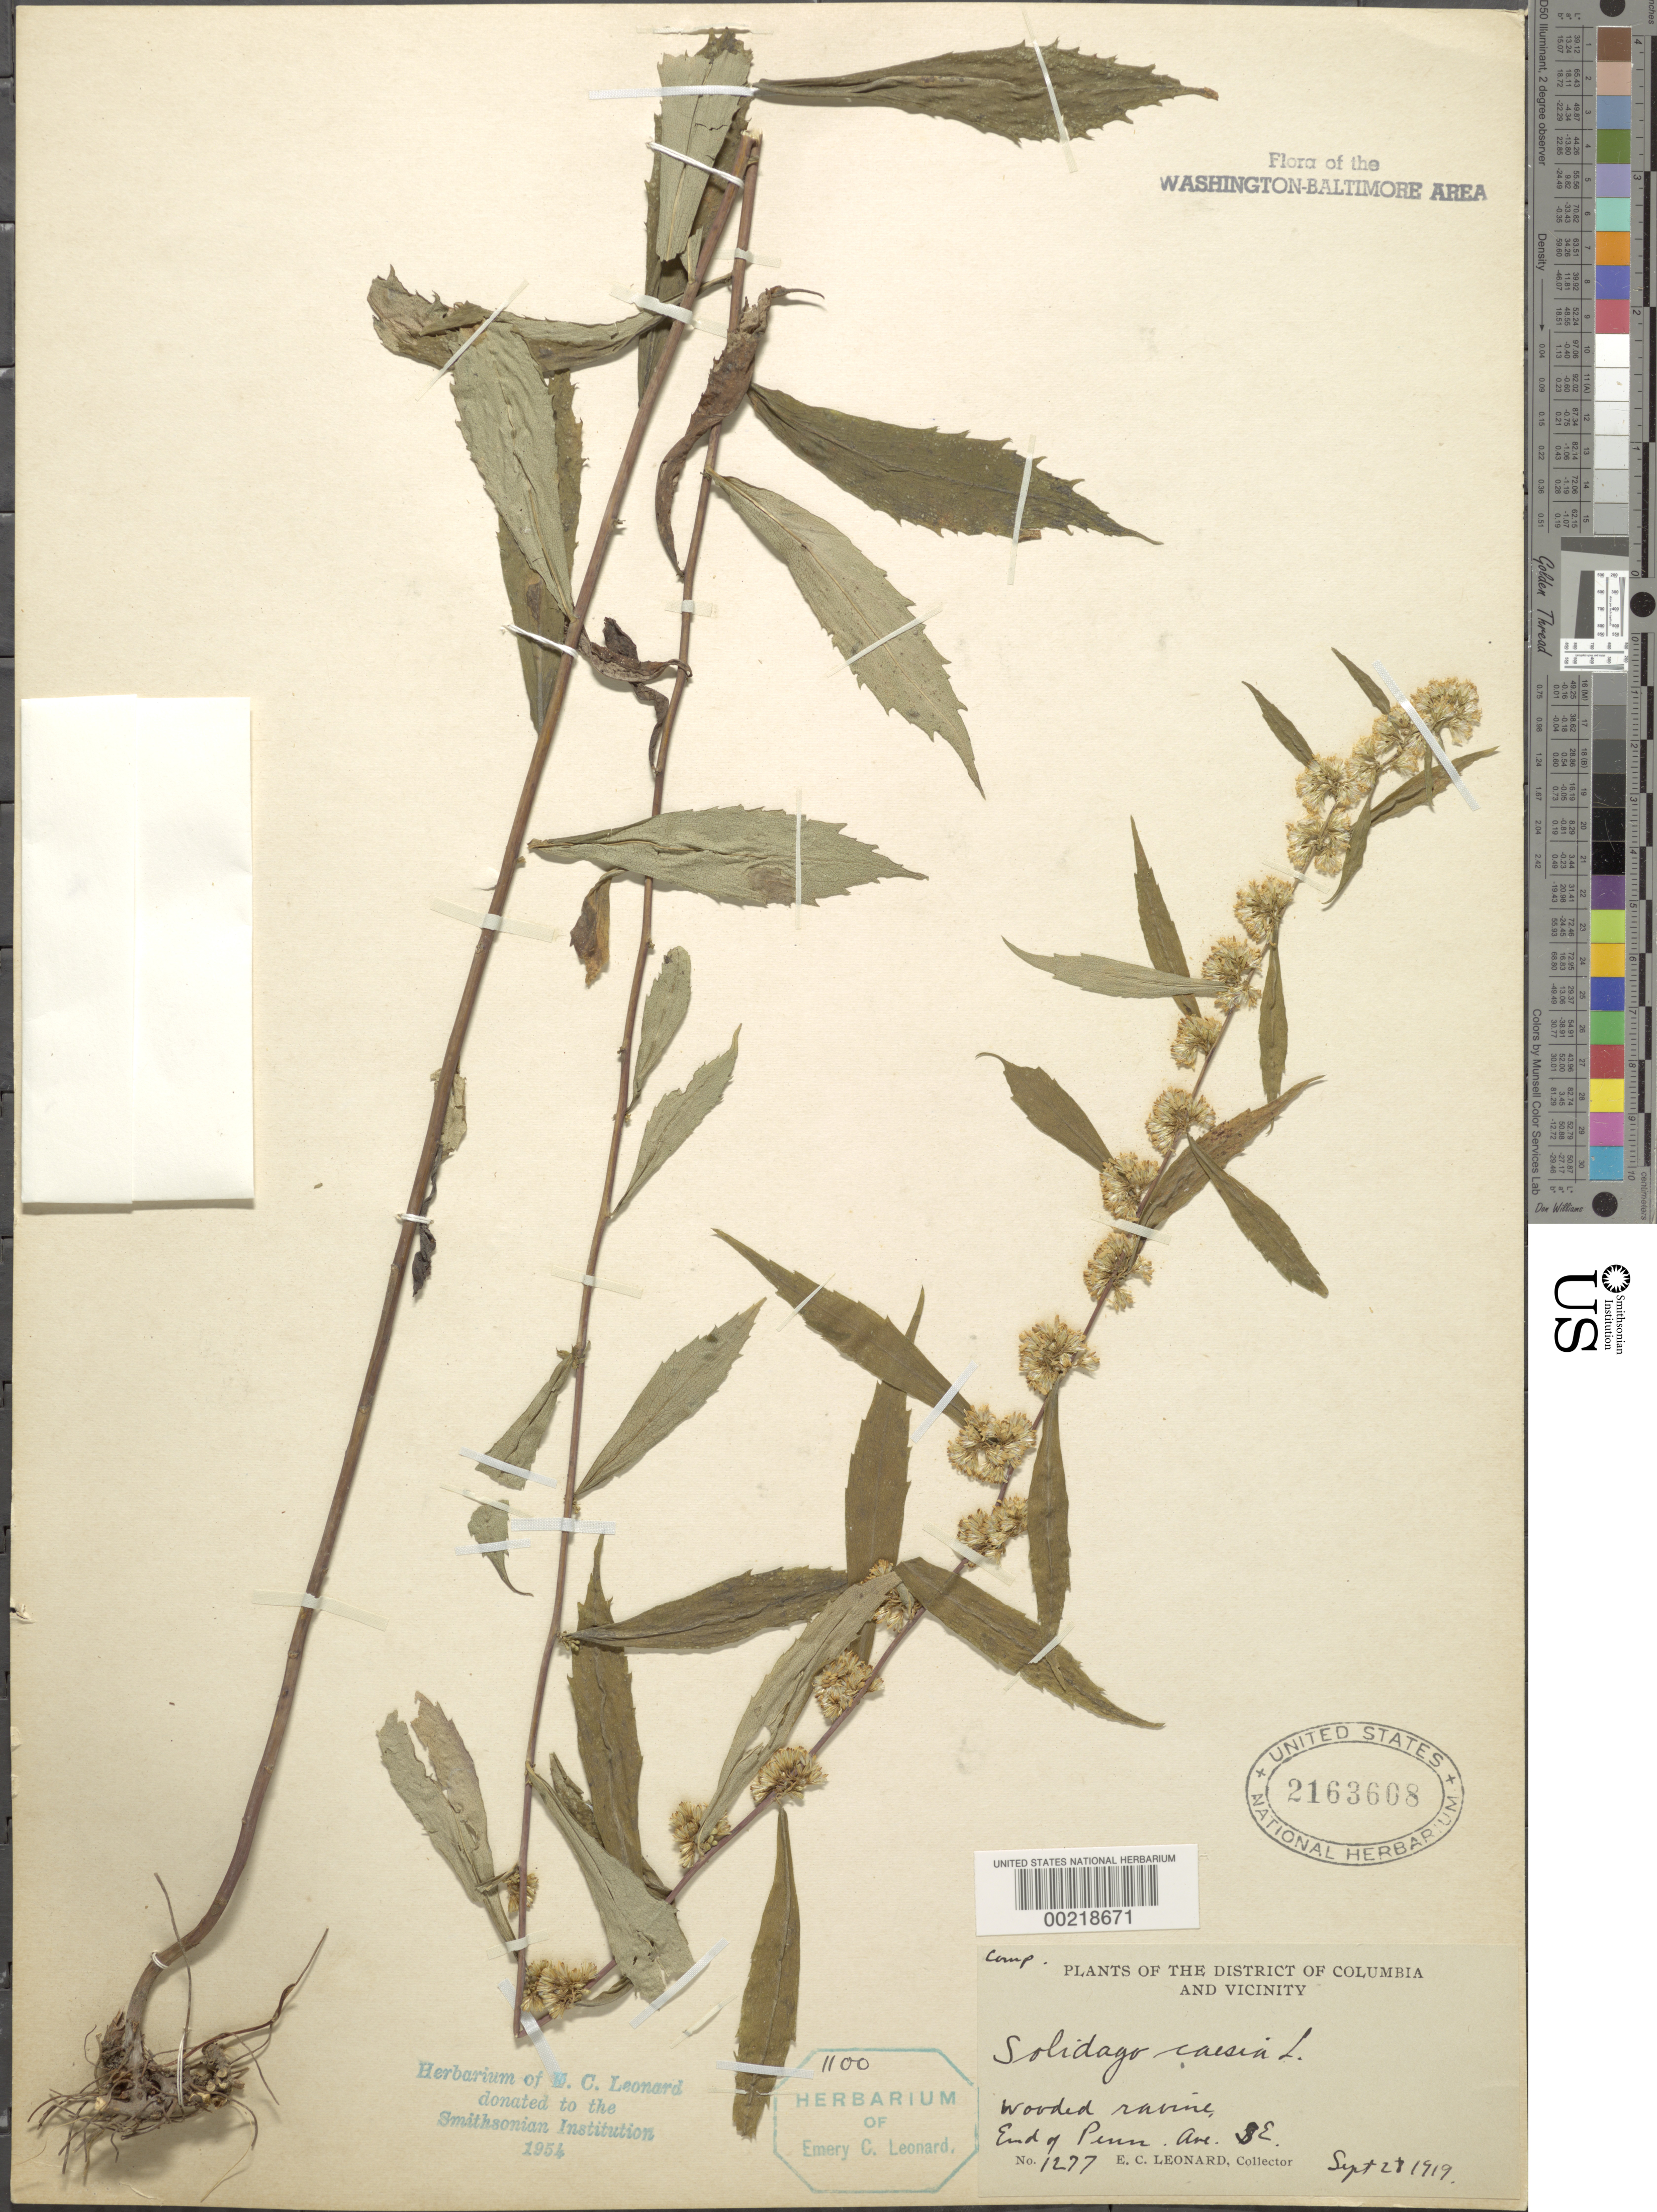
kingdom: Plantae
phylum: Tracheophyta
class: Magnoliopsida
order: Asterales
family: Asteraceae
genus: Solidago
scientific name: Solidago caesia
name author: L.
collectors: E. C. Leonard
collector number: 1277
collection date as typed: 28 Sep 1919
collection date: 1919-09-28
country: United States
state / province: District of Columbia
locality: End of Penn Ave. SE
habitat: Wooded ravine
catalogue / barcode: US 2163608